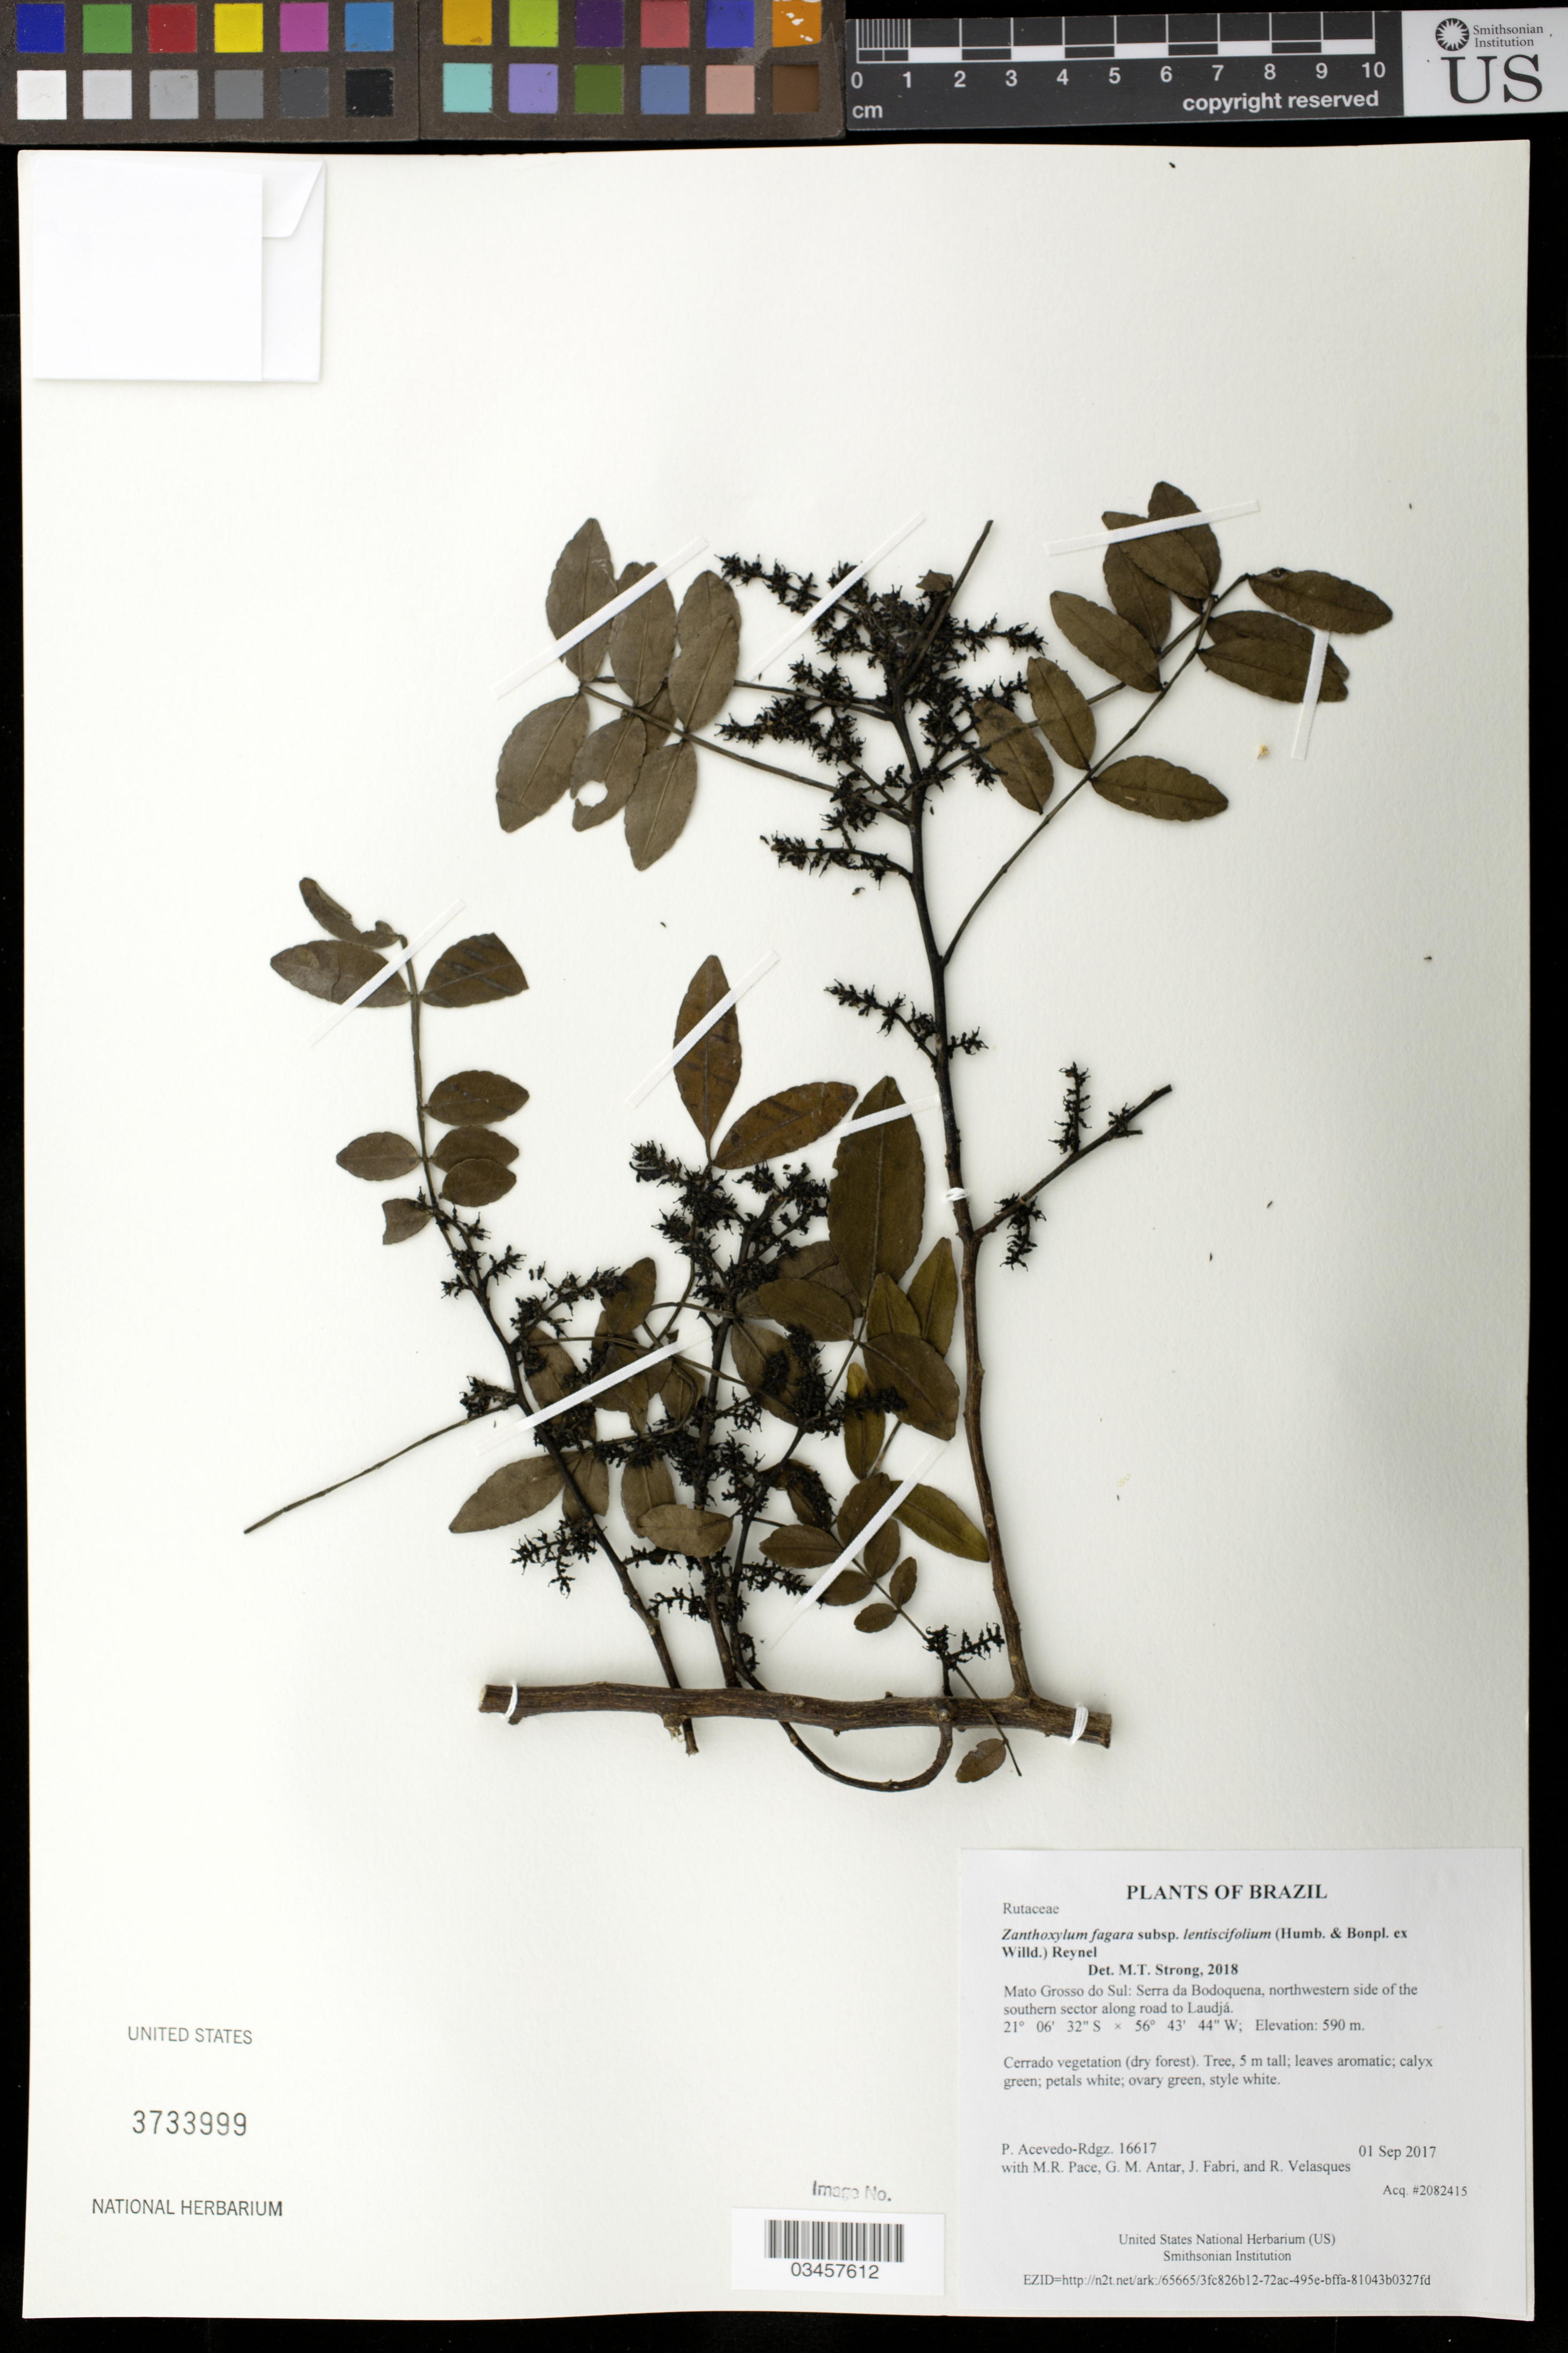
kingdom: Plantae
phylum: Tracheophyta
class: Magnoliopsida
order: Sapindales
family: Rutaceae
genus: Zanthoxylum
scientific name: Zanthoxylum fagara subsp. lentiscifolium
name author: (Humb. & Bonpl. ex Willd.) Reynel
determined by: Strong, Mark T., (BOT), Smithsonian Institution - National Museum of Natural History (UNITED STATES)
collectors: P. Acevedo-Rodr., M. R. Pace, G. M. Antar, J. Fabri & R. Velasques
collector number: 16617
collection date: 2017-09-01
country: Brazil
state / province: Mato Grosso do Sul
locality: Serra da Bodoquena, northwestern side of the southern sector along road to Laudjá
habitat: Cerrado vegetation (dry forest)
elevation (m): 590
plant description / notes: US, NY, MO, K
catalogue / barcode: US 3733999